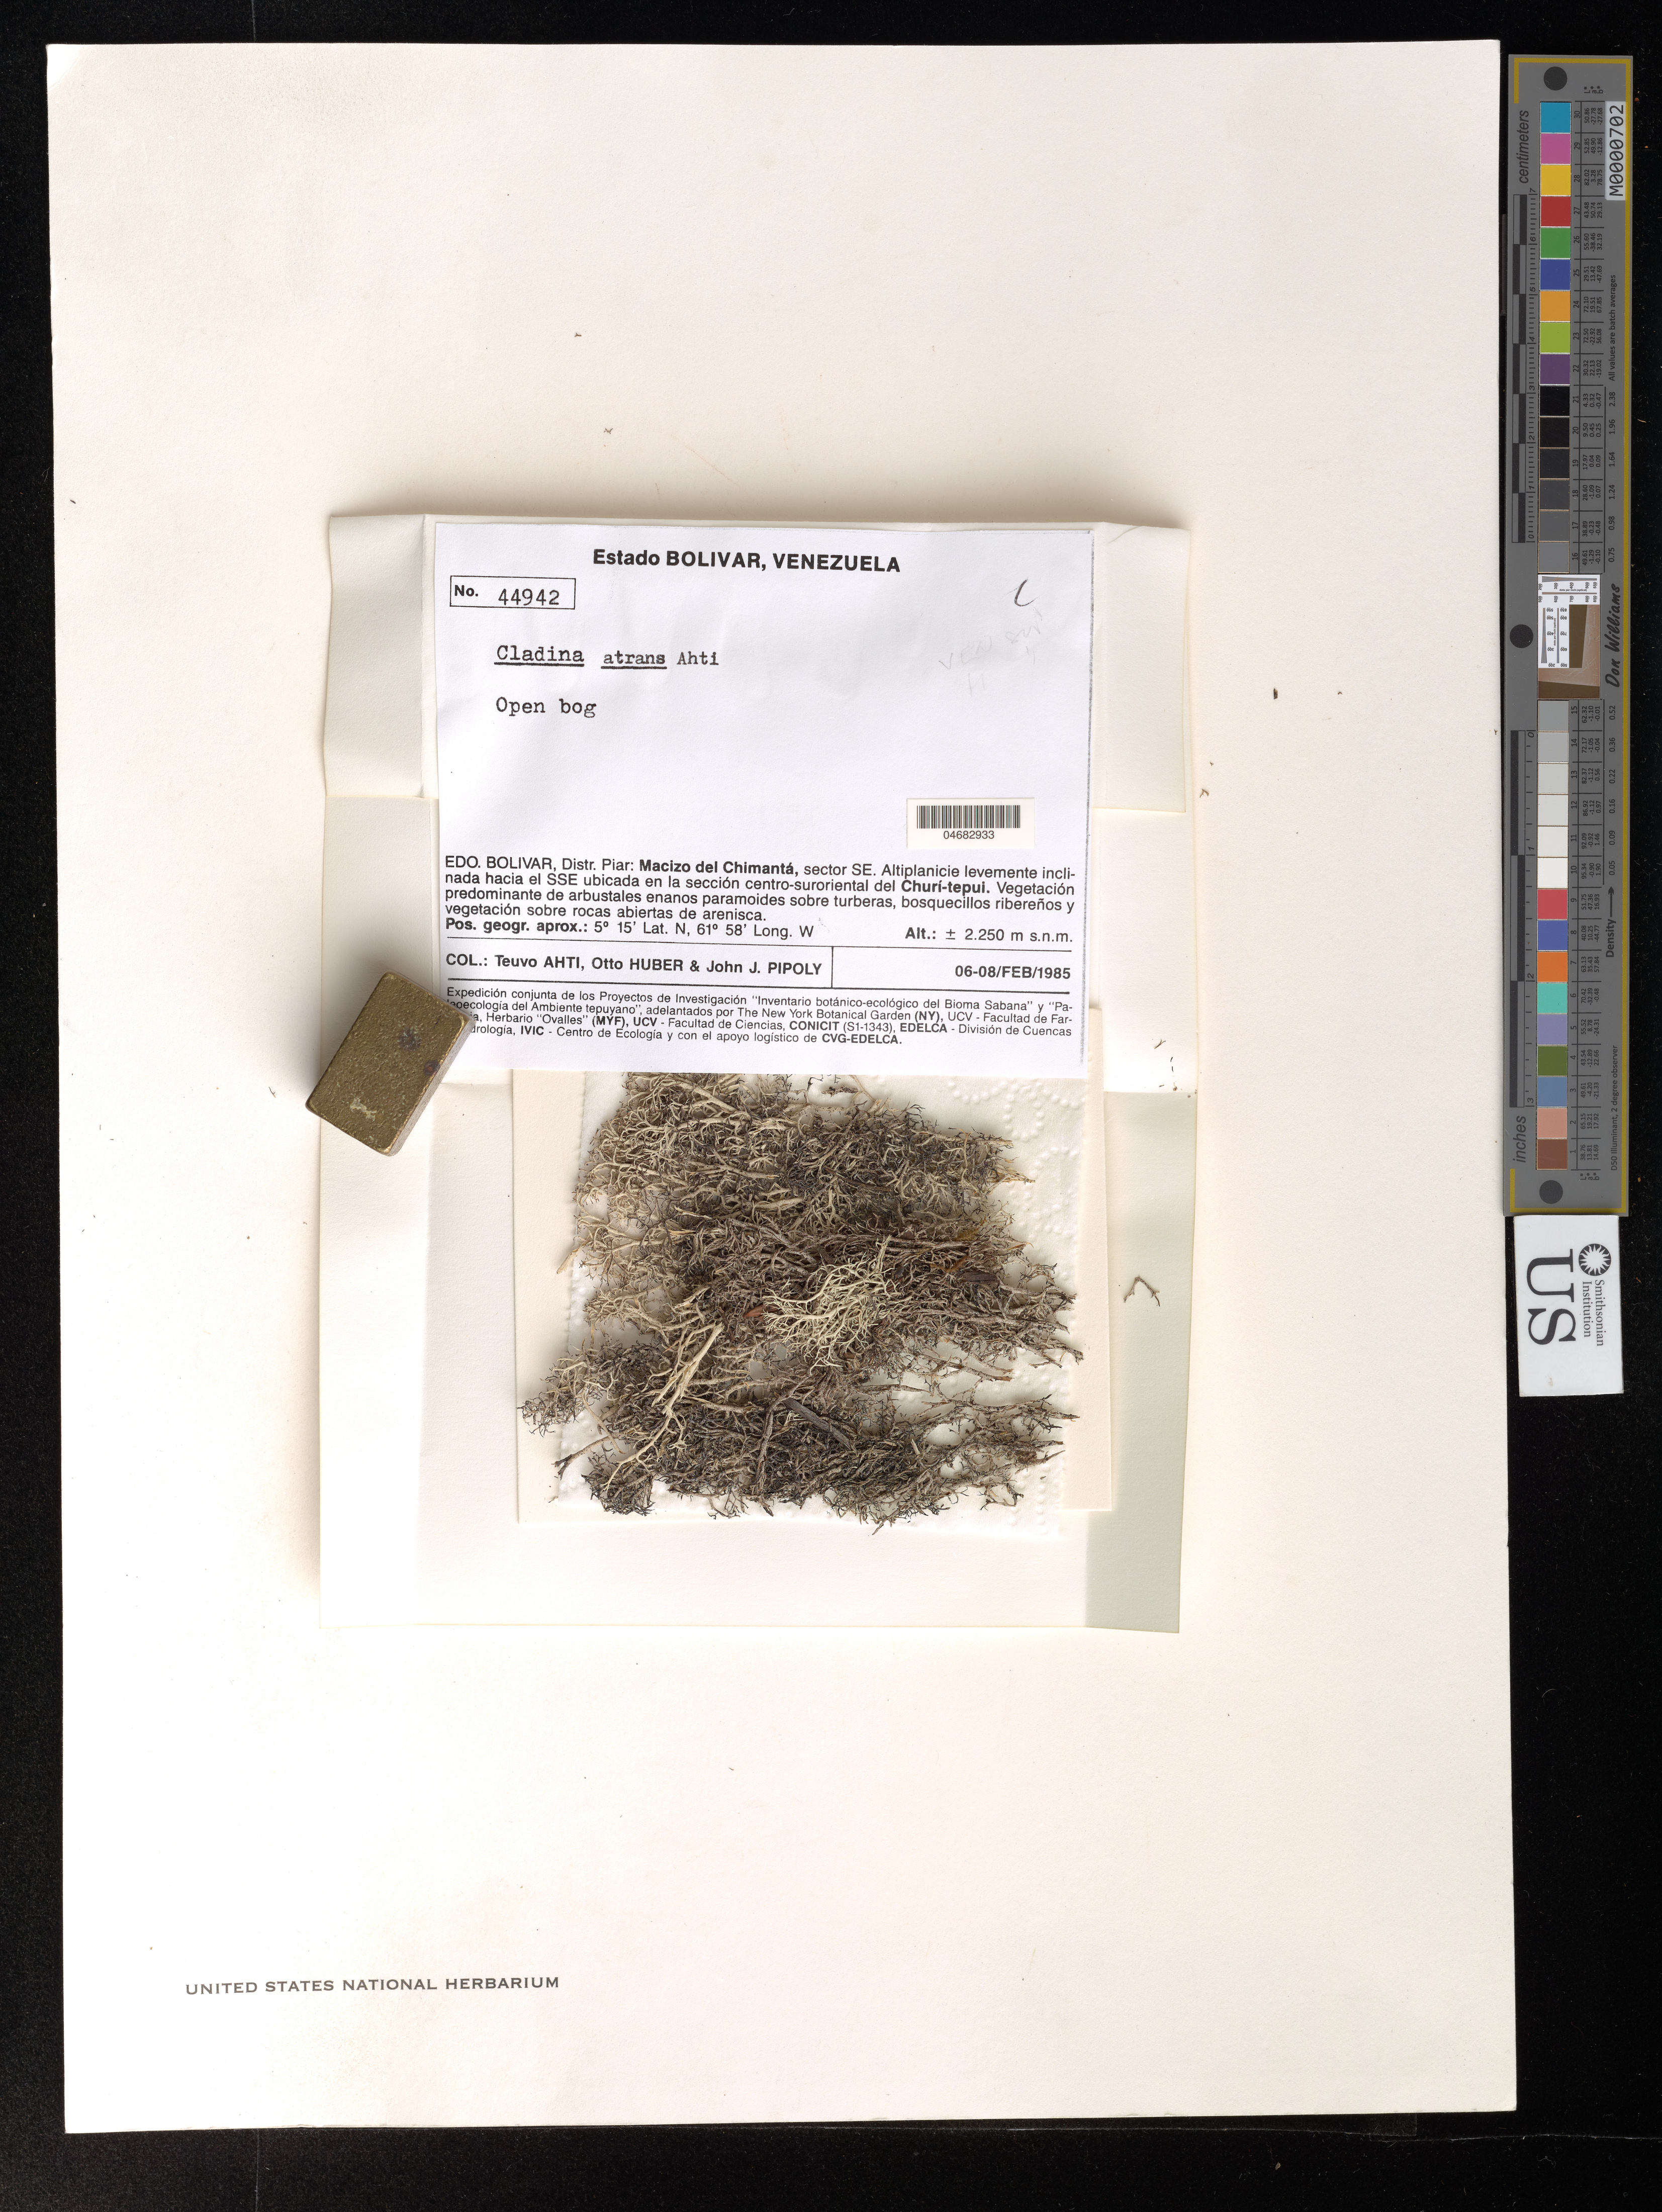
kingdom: Fungi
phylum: Ascomycota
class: Lecanoromycetes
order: Lecanorales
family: Cladoniaceae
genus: Cladina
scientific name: Cladina atrans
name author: Ahti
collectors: T. T. Ahti, O. Huber & J. J. Pipoly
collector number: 44942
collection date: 1985-02-06/1985-02-08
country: Venezuela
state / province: Bolívar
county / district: Piar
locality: Macizo del Chimantá, sector SE. Altaplancicie levemente inclinada hacia SSE ubicada en la sección centro-suroriental del Churí-tepuí.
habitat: Open bog. Vegetación predominante de arbustales enanos paramoides sobre turberas, bosquecillos ribereños y vegetación sobre rocas abiertas de arenisca.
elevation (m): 2250